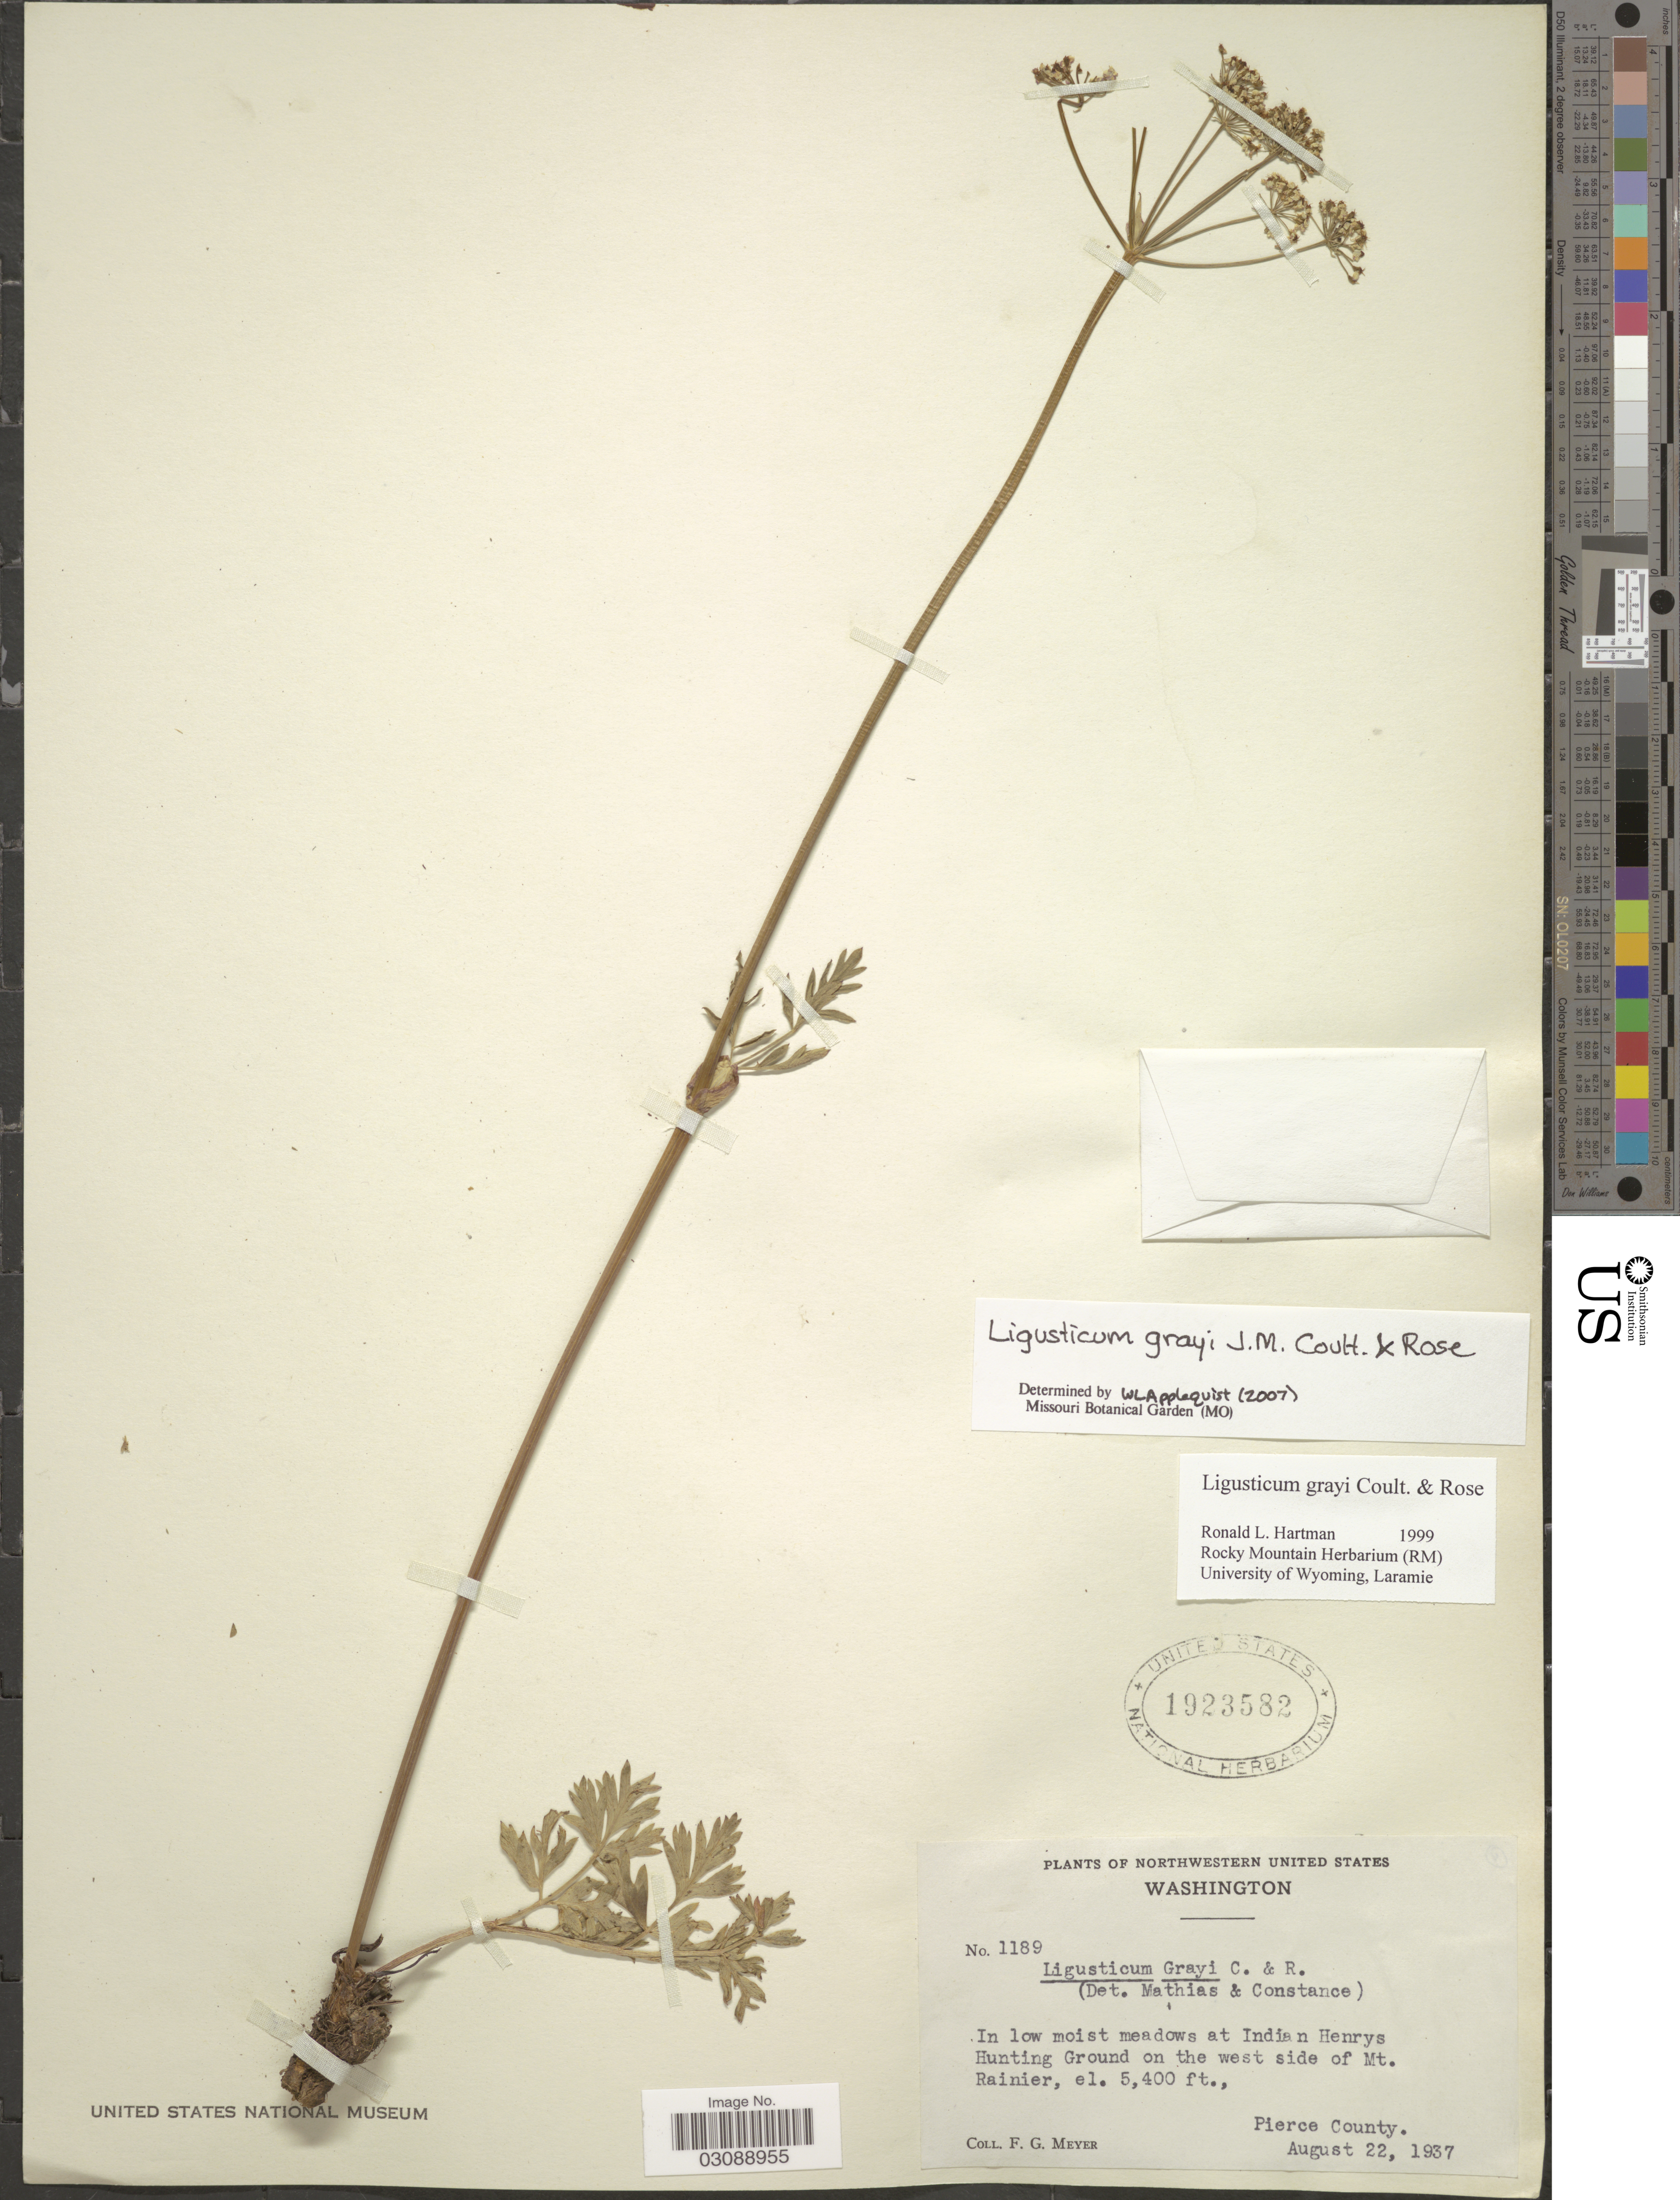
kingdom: Plantae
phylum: Tracheophyta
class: Magnoliopsida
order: Apiales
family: Apiaceae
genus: Ligusticum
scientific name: Ligusticum grayi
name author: J.M. Coult. & Rose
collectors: F. G. Meyer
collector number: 1189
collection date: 1937-08-22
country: United States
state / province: Washington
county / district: Pierce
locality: Northwestern United States. In low moist meadows at Indian Henrys Hunting Ground on the west side of Mt. Rainier. Pierce County.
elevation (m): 1646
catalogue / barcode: US 1923582